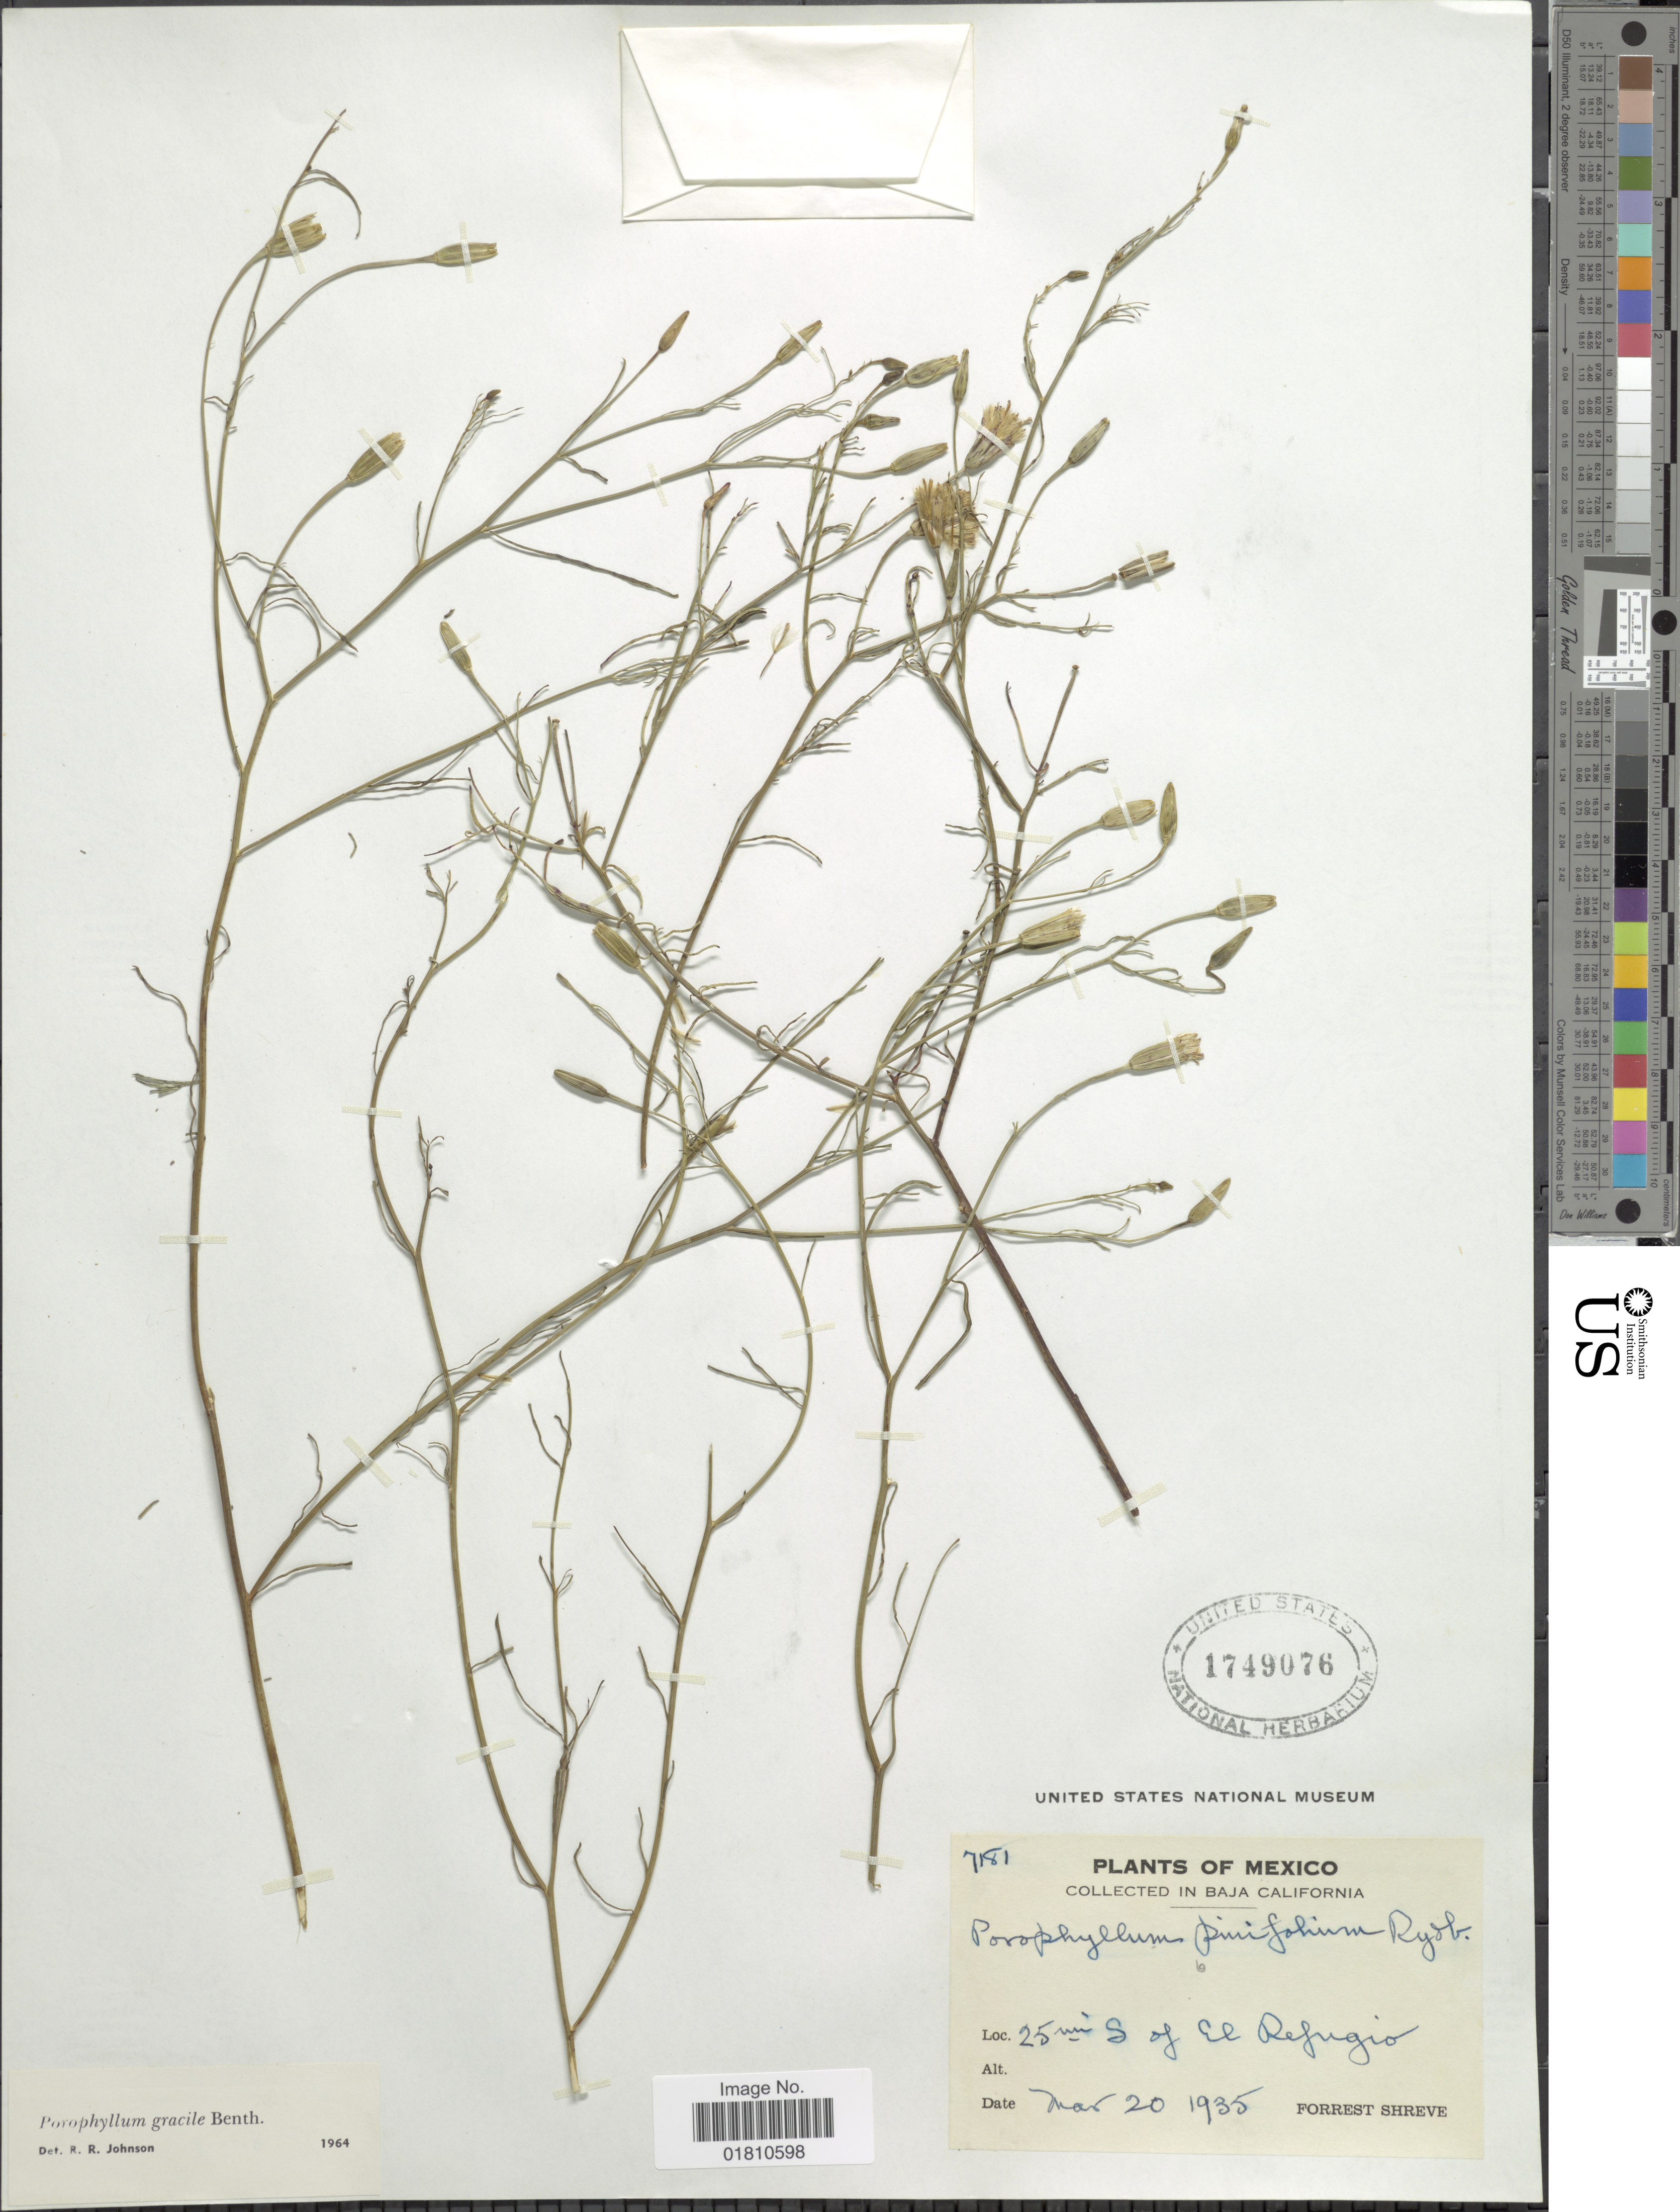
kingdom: Plantae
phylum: Tracheophyta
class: Magnoliopsida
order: Asterales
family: Asteraceae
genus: Porophyllum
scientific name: Porophyllum gracile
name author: Benth.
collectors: F. Shreve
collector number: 7181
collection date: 1935-03-20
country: Mexico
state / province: Baja California Sur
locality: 25 mi S of El Refugio.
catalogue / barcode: US 1749076